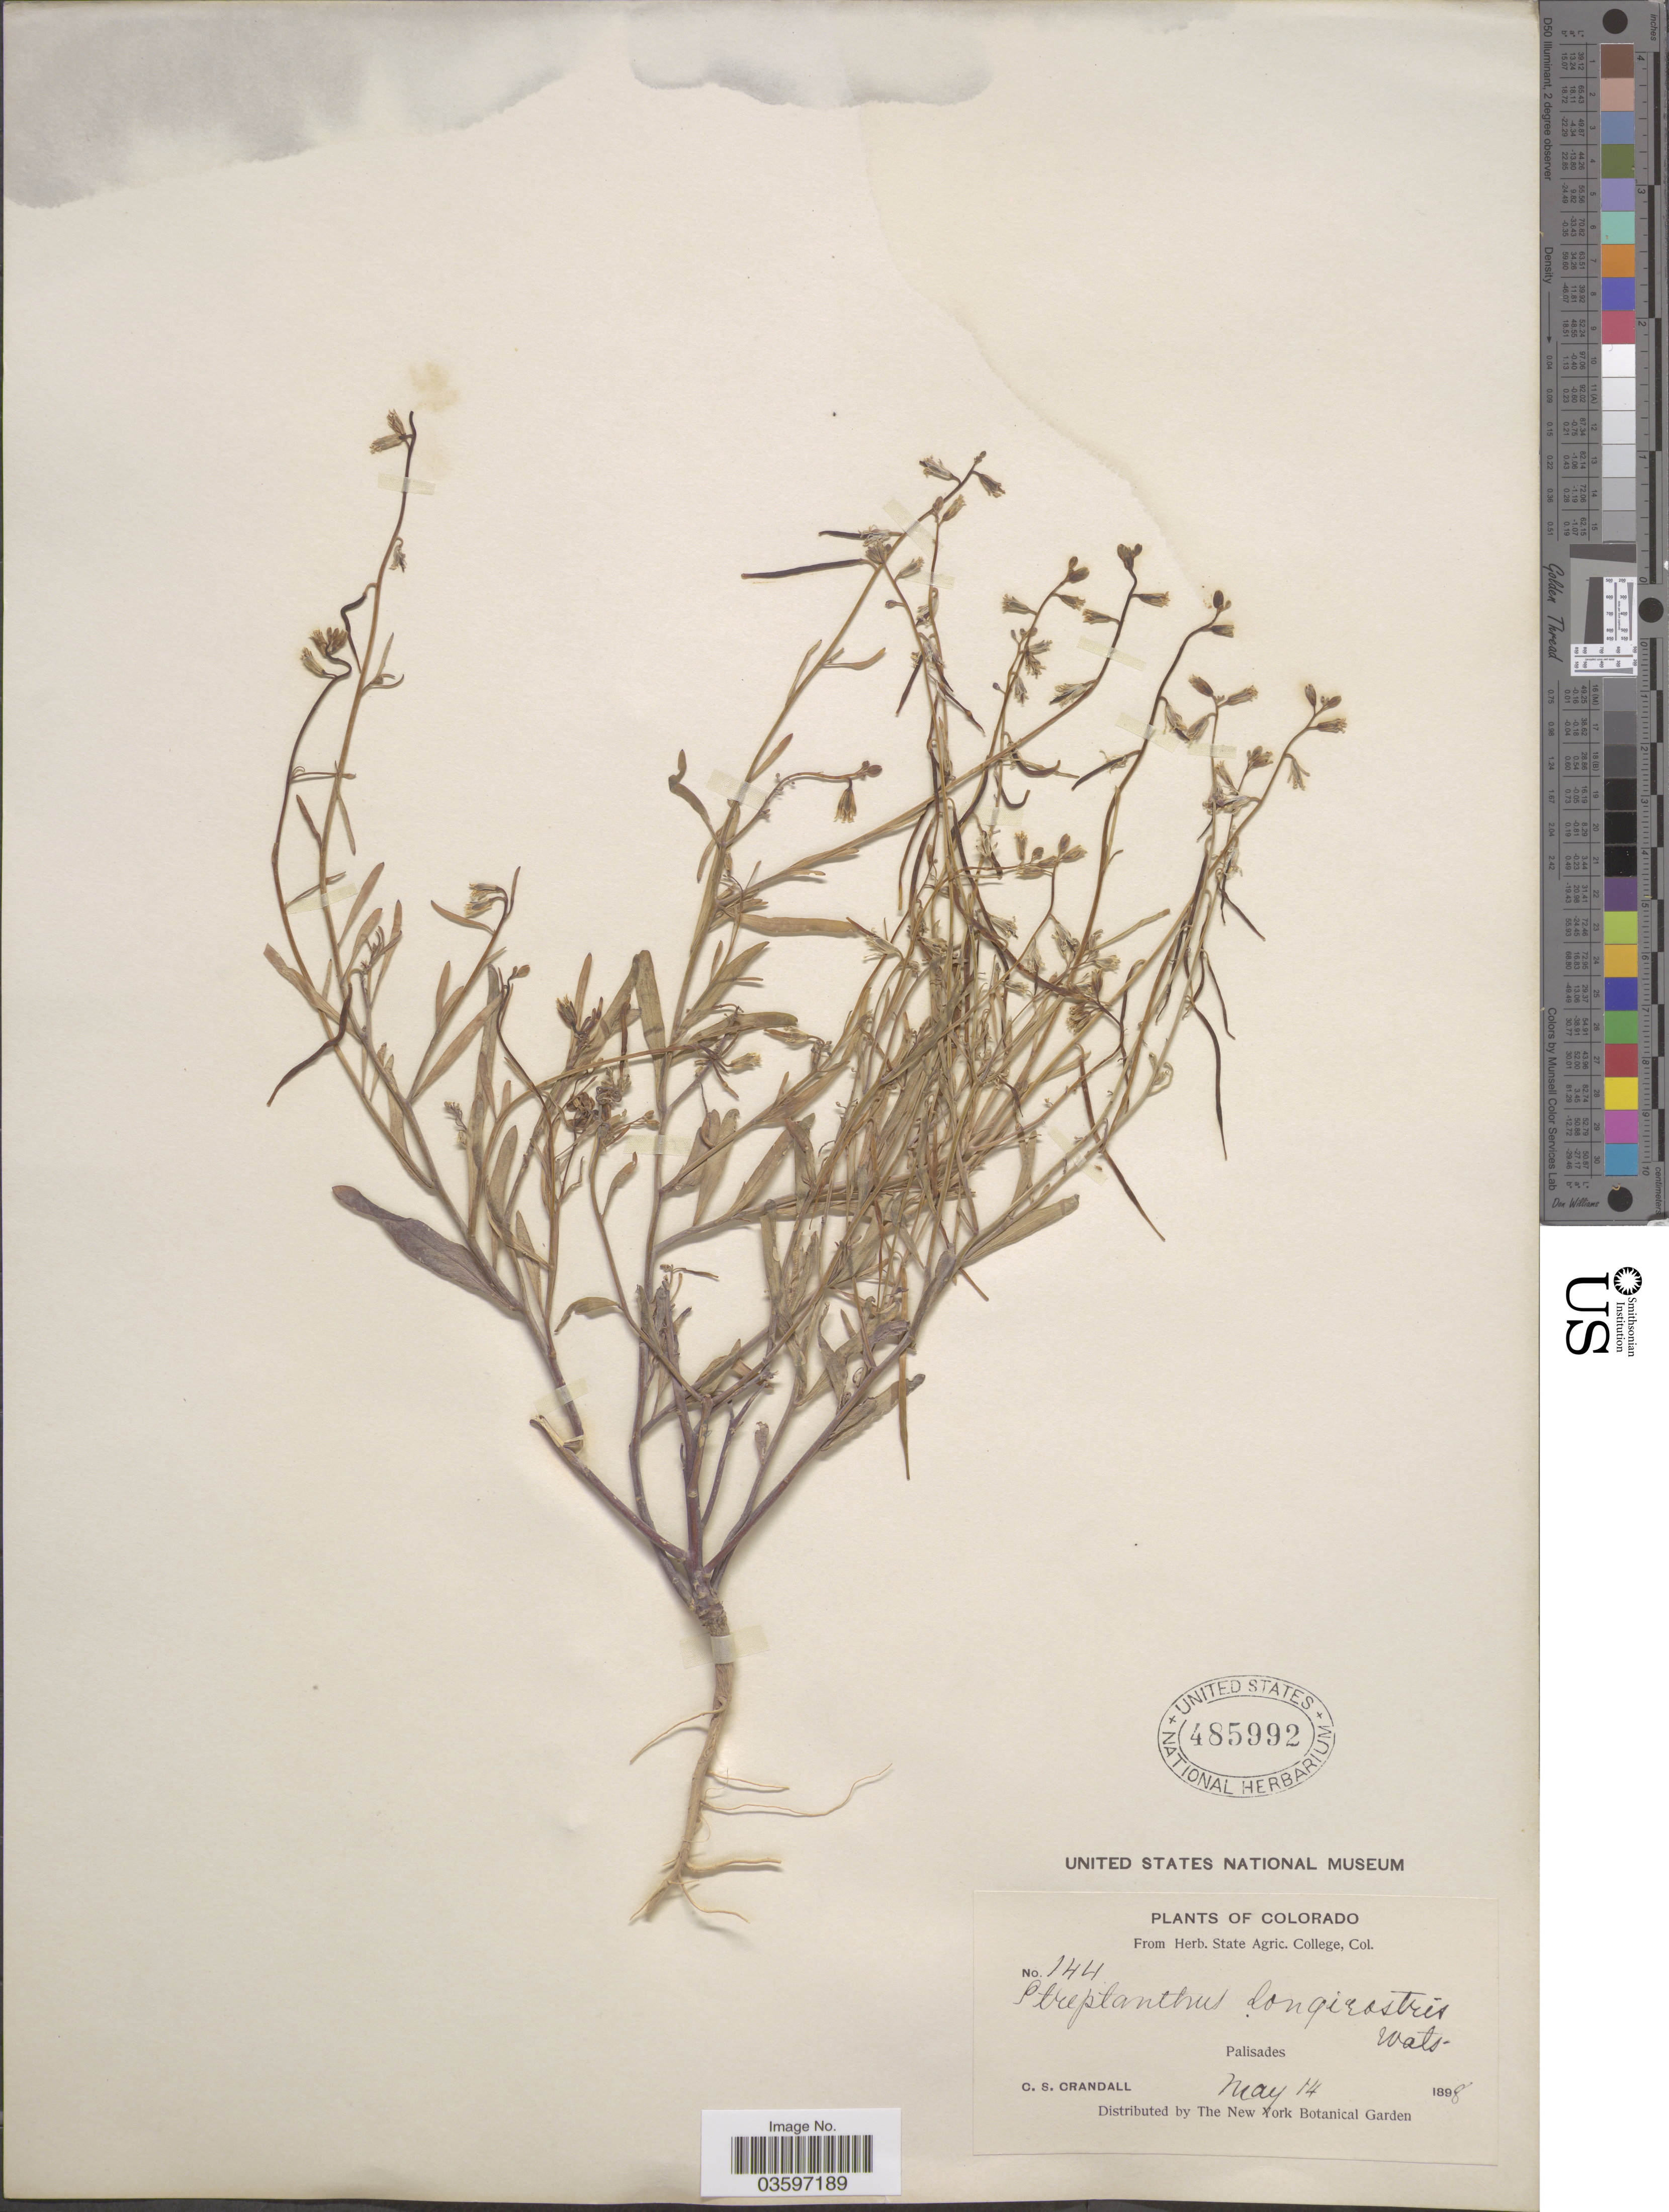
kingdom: Plantae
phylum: Tracheophyta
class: Magnoliopsida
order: Brassicales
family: Brassicaceae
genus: Streptanthella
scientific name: Streptanthella longirostris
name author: (S. Watson) Rydb.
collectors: C. Crandall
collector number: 144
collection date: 1898-05-14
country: United States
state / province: Colorado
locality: Palisades.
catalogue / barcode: US 485992